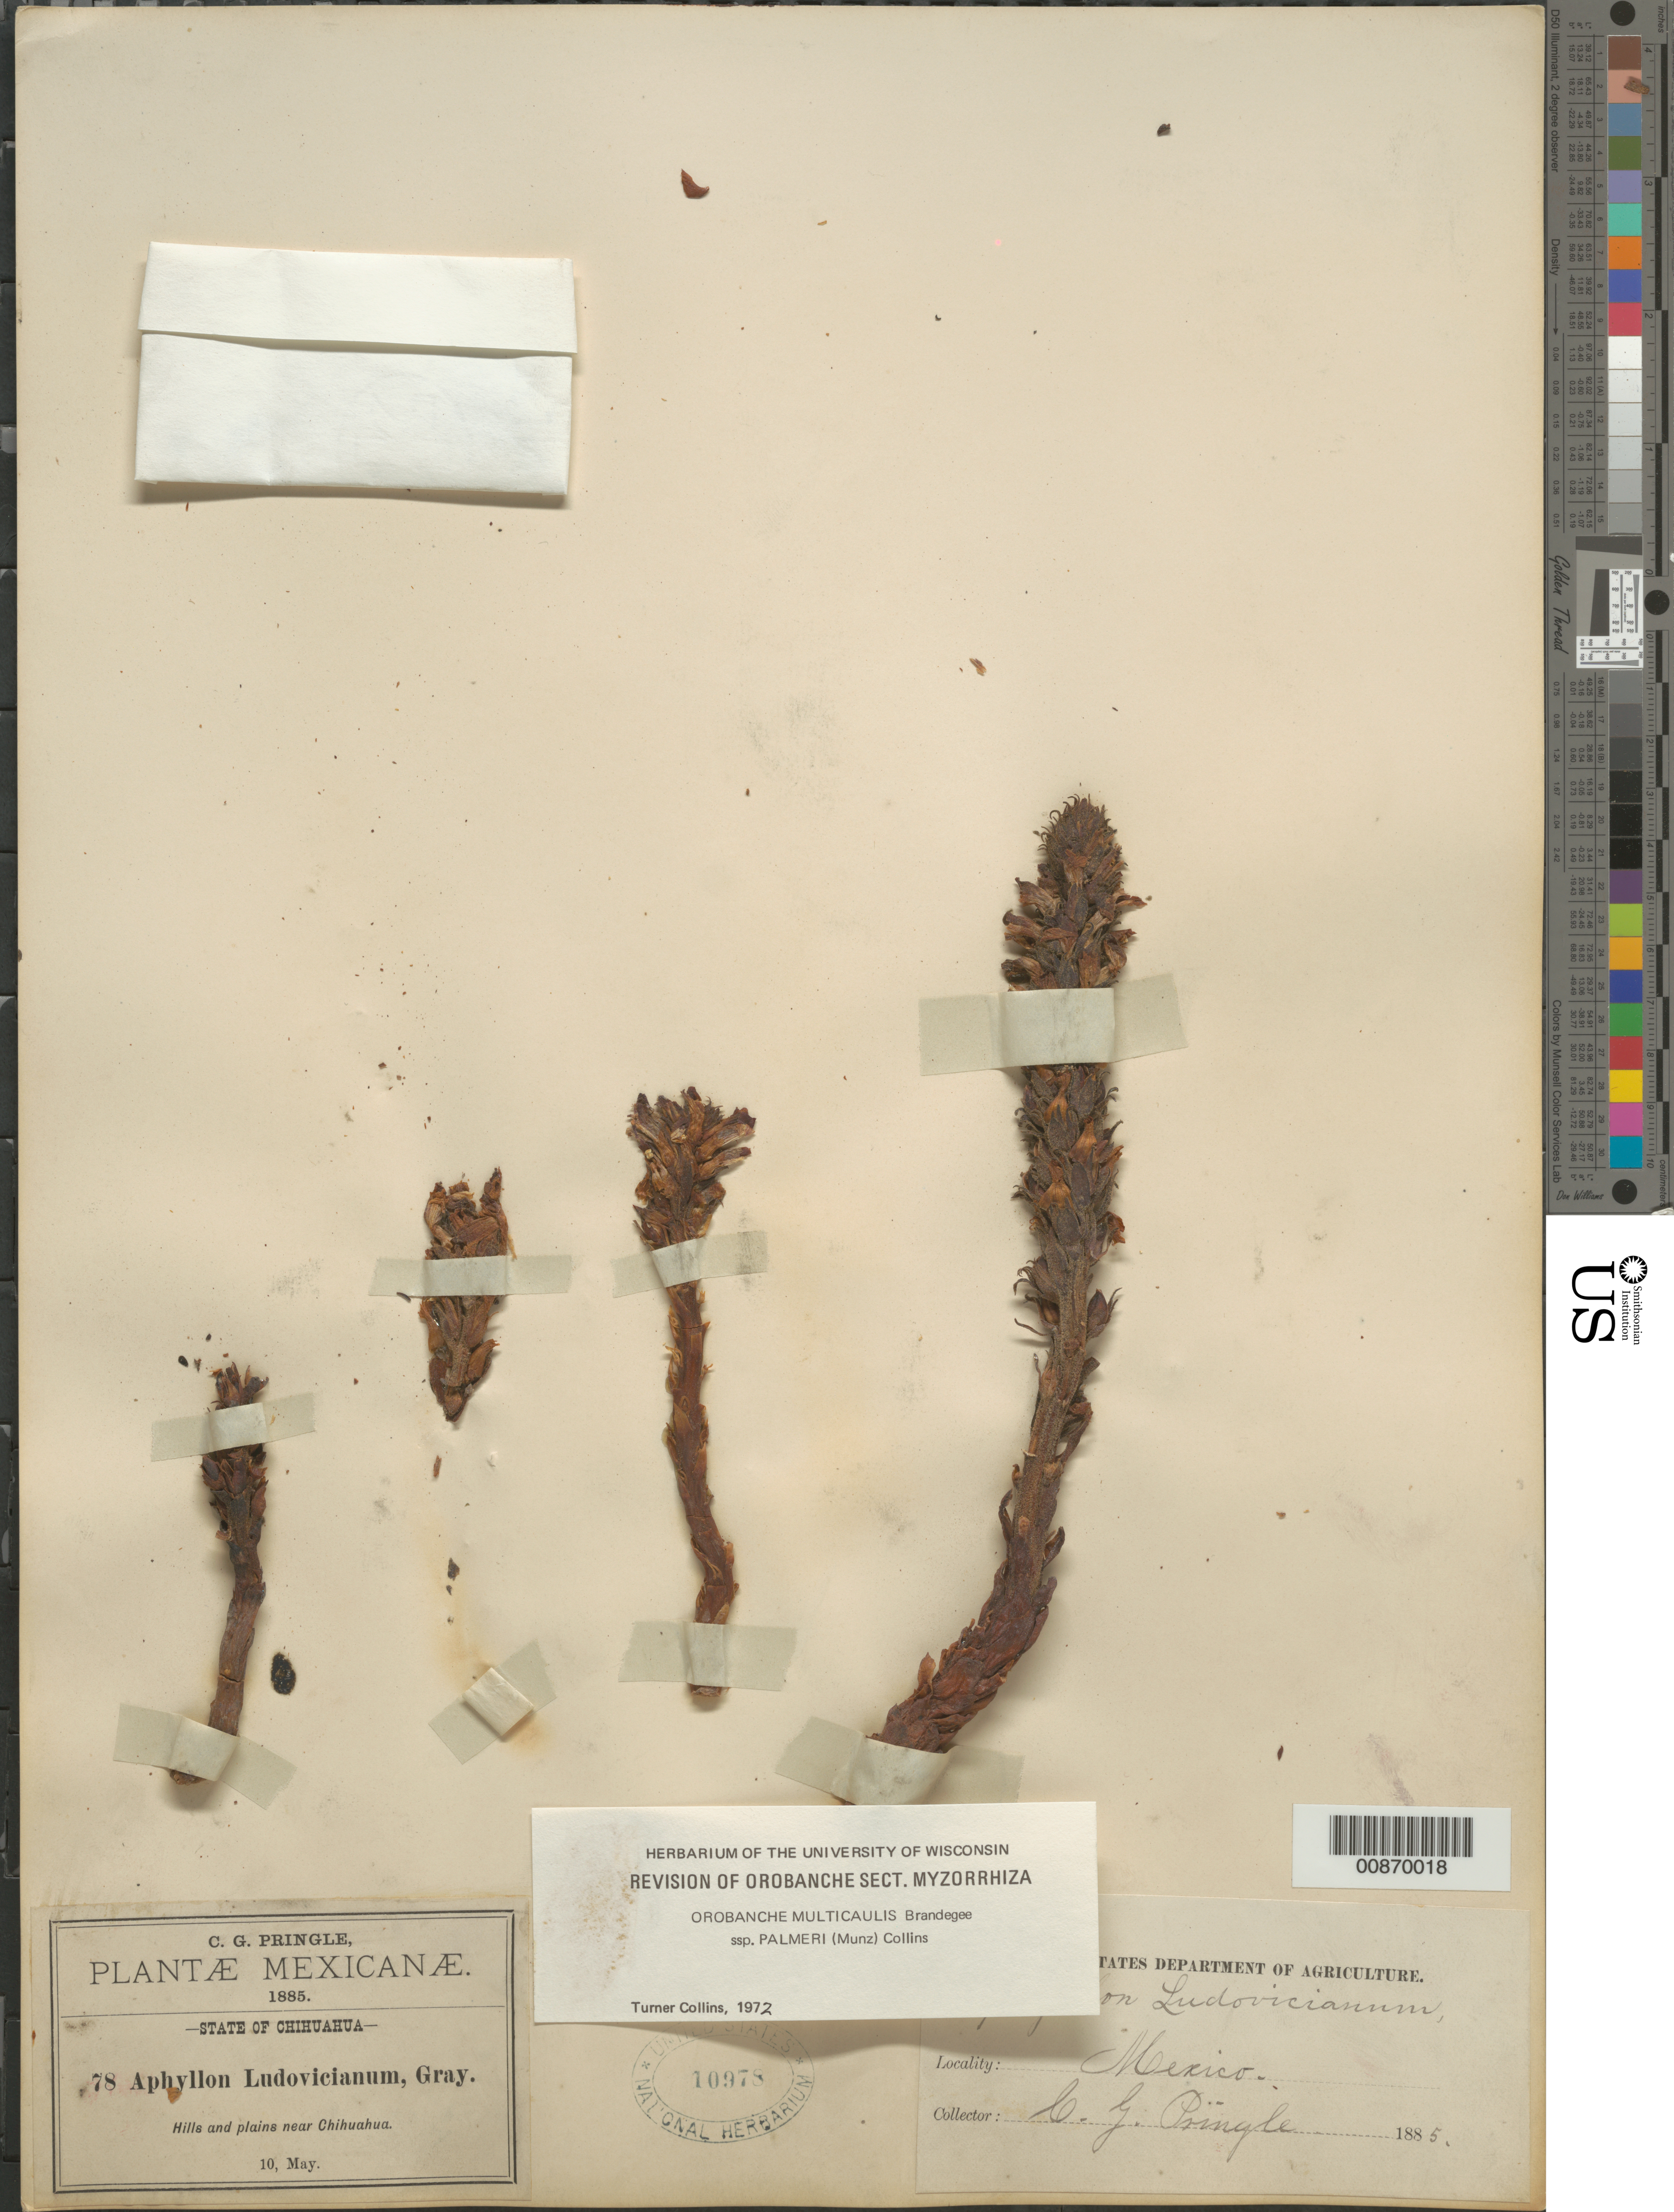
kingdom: Plantae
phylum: Tracheophyta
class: Magnoliopsida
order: Lamiales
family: Orobanchaceae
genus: Orobanche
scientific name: Orobanche multicaulis subsp. palmeri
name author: (Munz) L.T. Collins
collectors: C. G. Pringle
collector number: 78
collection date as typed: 10 May 1885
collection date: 1885-05-10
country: Mexico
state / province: Chihuahua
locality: Near Chihuahua.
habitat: Hills and plains.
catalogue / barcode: US 10978